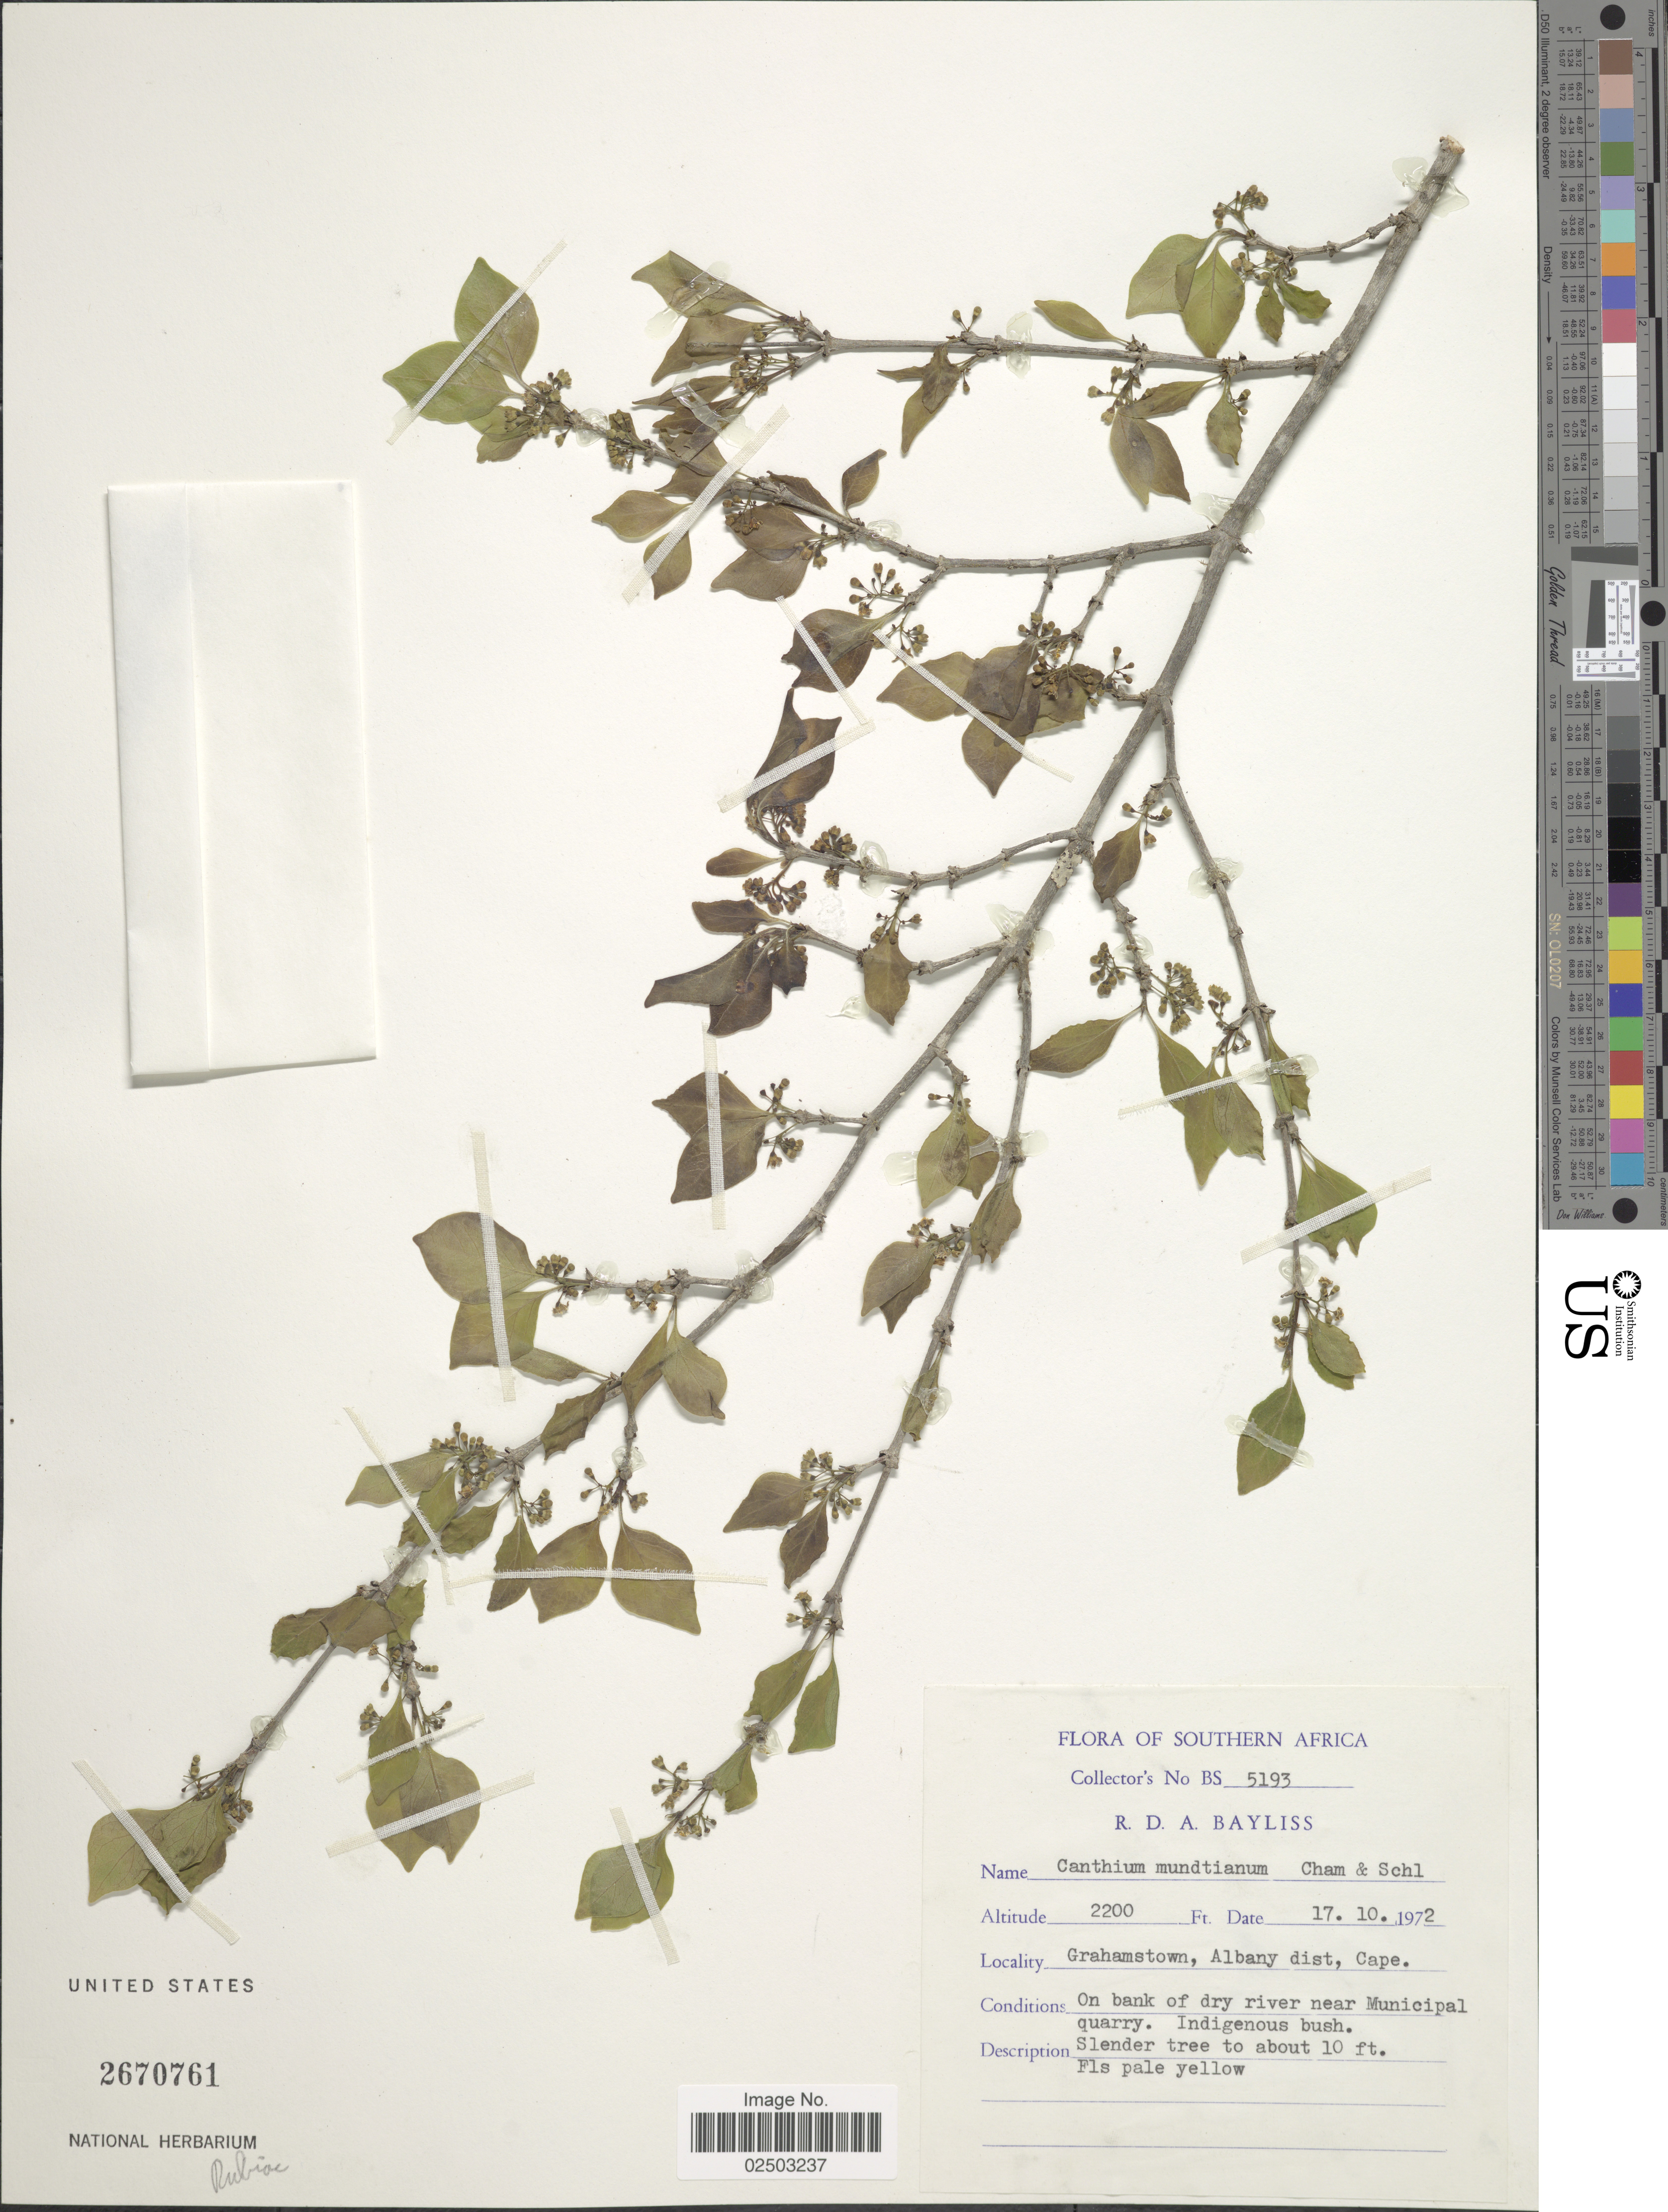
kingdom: Plantae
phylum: Tracheophyta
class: Magnoliopsida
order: Gentianales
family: Rubiaceae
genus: Canthium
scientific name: Canthium mundianum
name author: Cham. & Schltdl.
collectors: R. Bayliss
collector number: BS5193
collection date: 1972-10-17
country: South Africa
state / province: Eastern Cape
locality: Southern Africa, Grahamstown, Albany dist., on bank of dry river near Municipal quarry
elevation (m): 671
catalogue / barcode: US 2670761